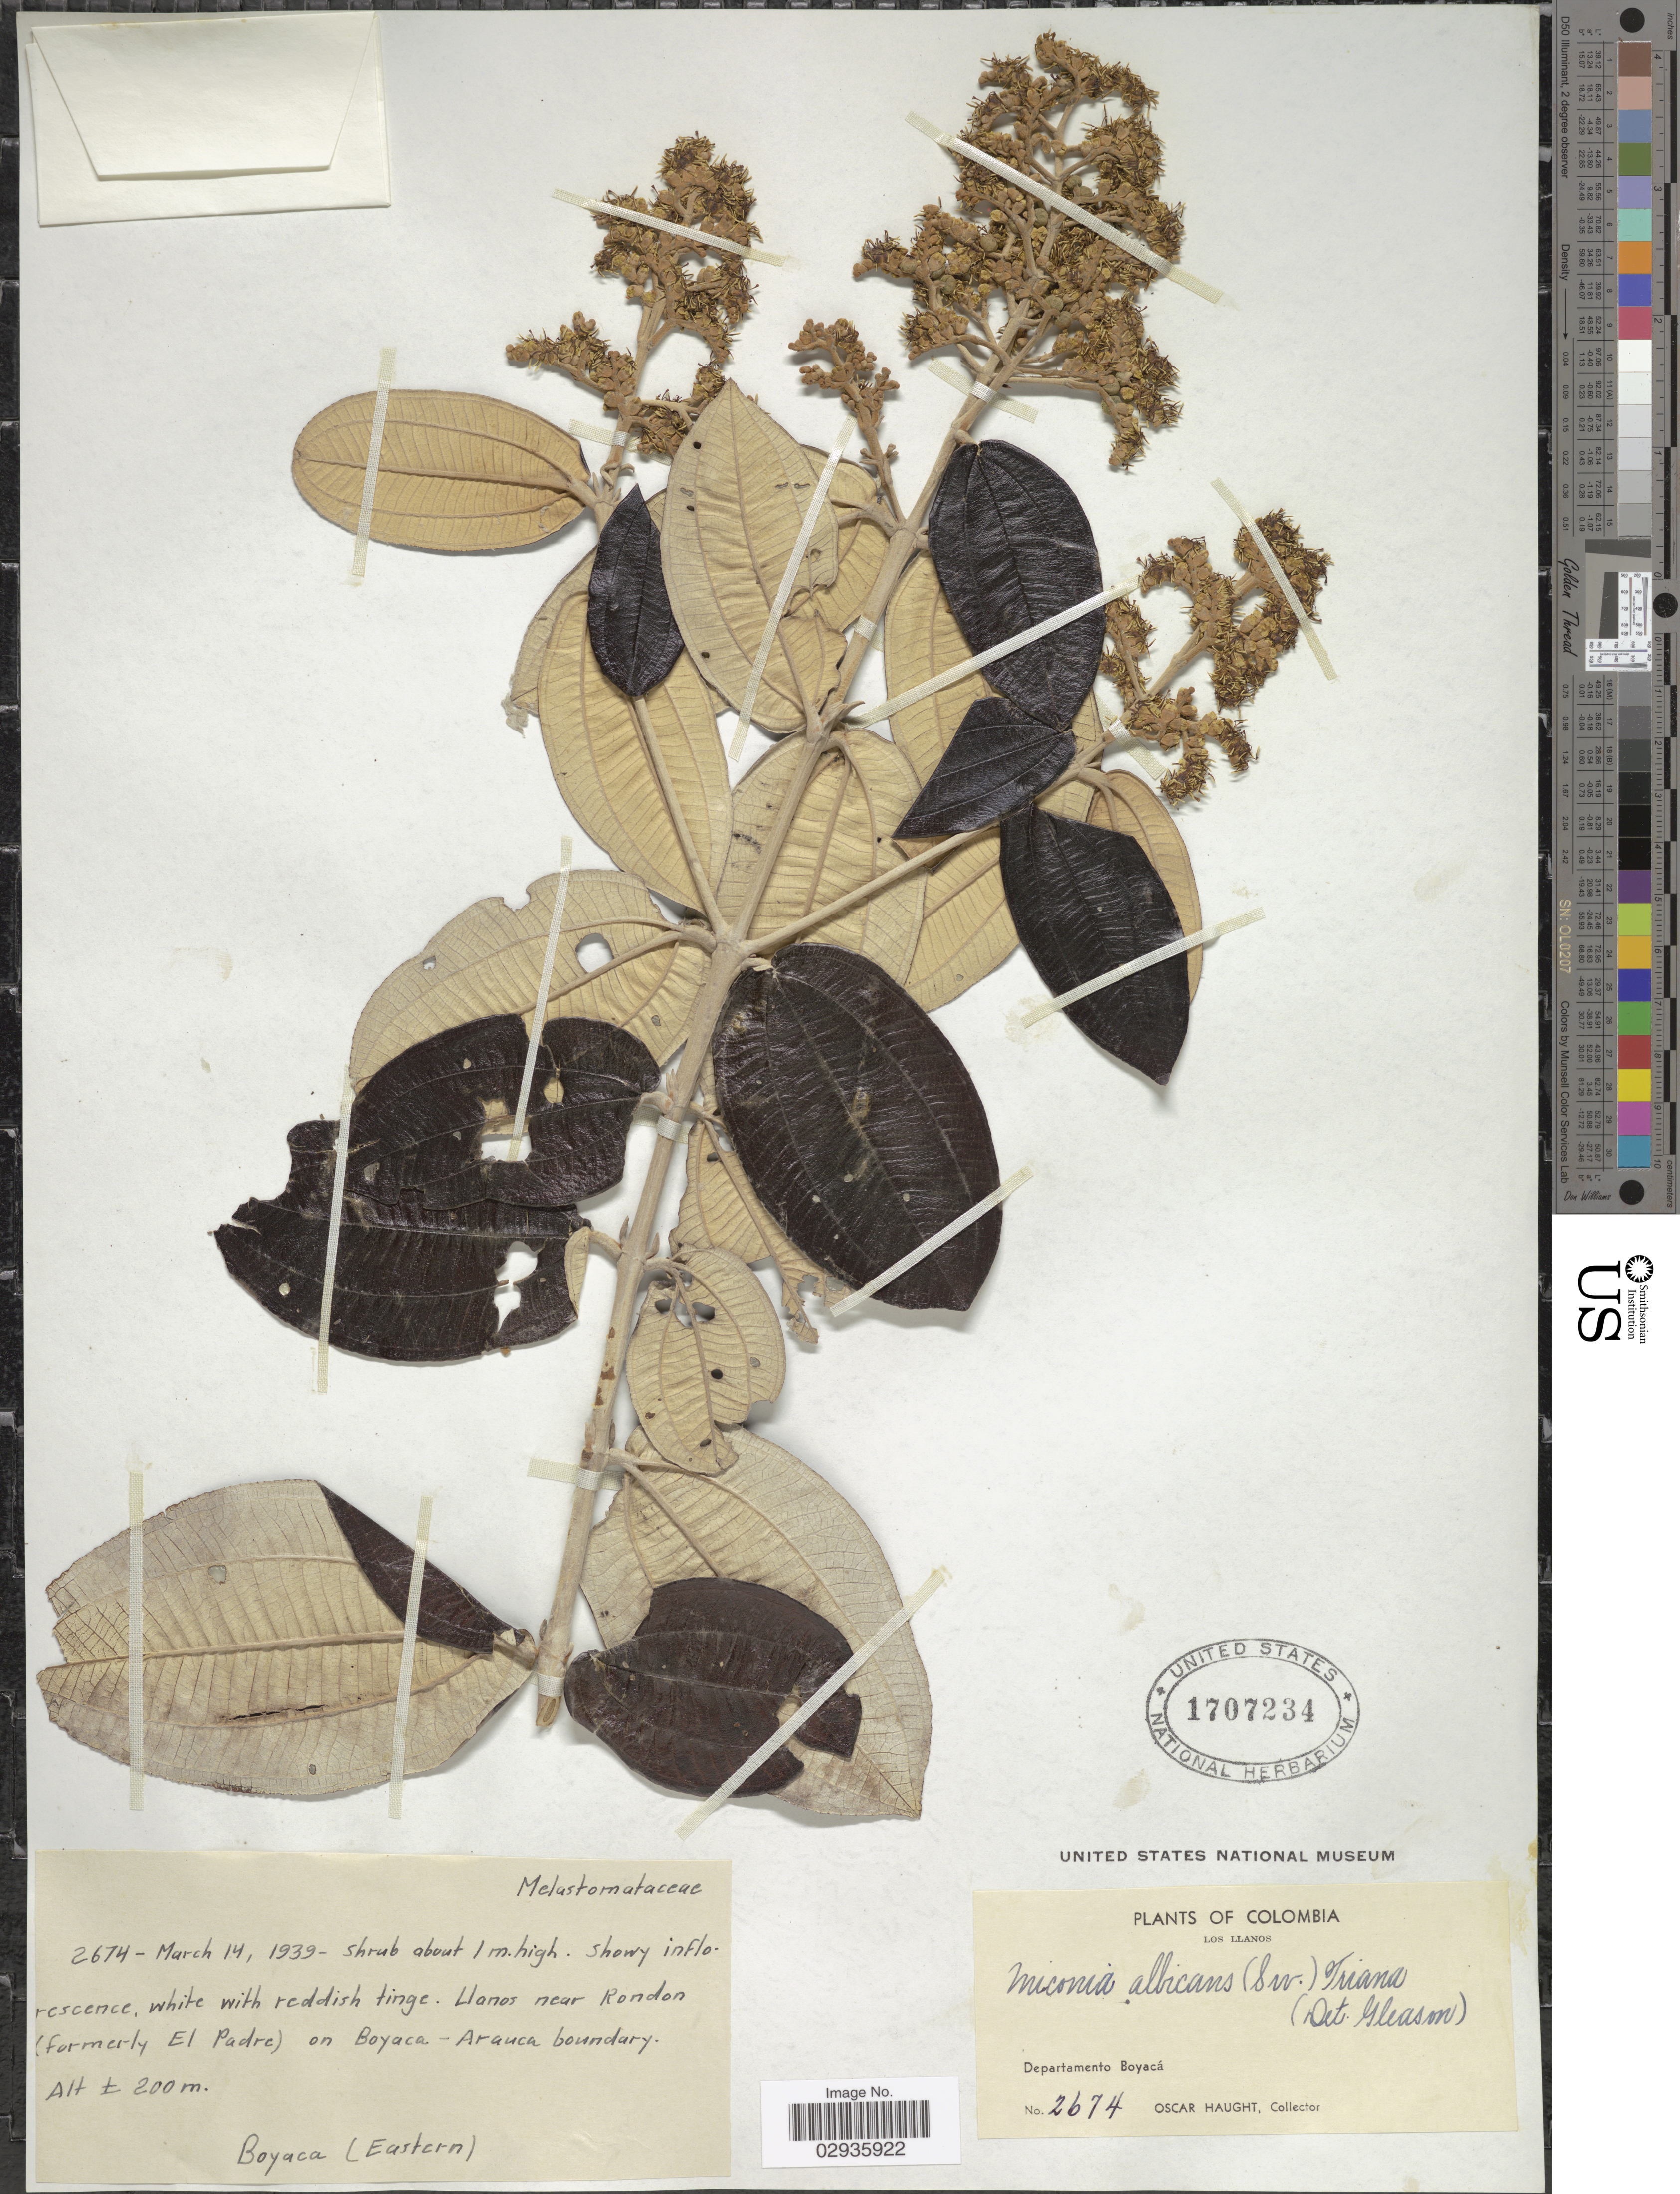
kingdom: Plantae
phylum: Tracheophyta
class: Magnoliopsida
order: Myrtales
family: Melastomataceae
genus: Miconia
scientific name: Miconia albicans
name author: (Sw.) Steud.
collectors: O. L. Haught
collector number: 2674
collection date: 1939-03-14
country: Colombia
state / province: Boyacá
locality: Llanos near Rondon (formerly El Padre) on Boyaca - Arauca boundary. Los Llanos, Departamento Boyacá. Boyaca (Eastern).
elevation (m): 200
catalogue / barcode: US 1707234